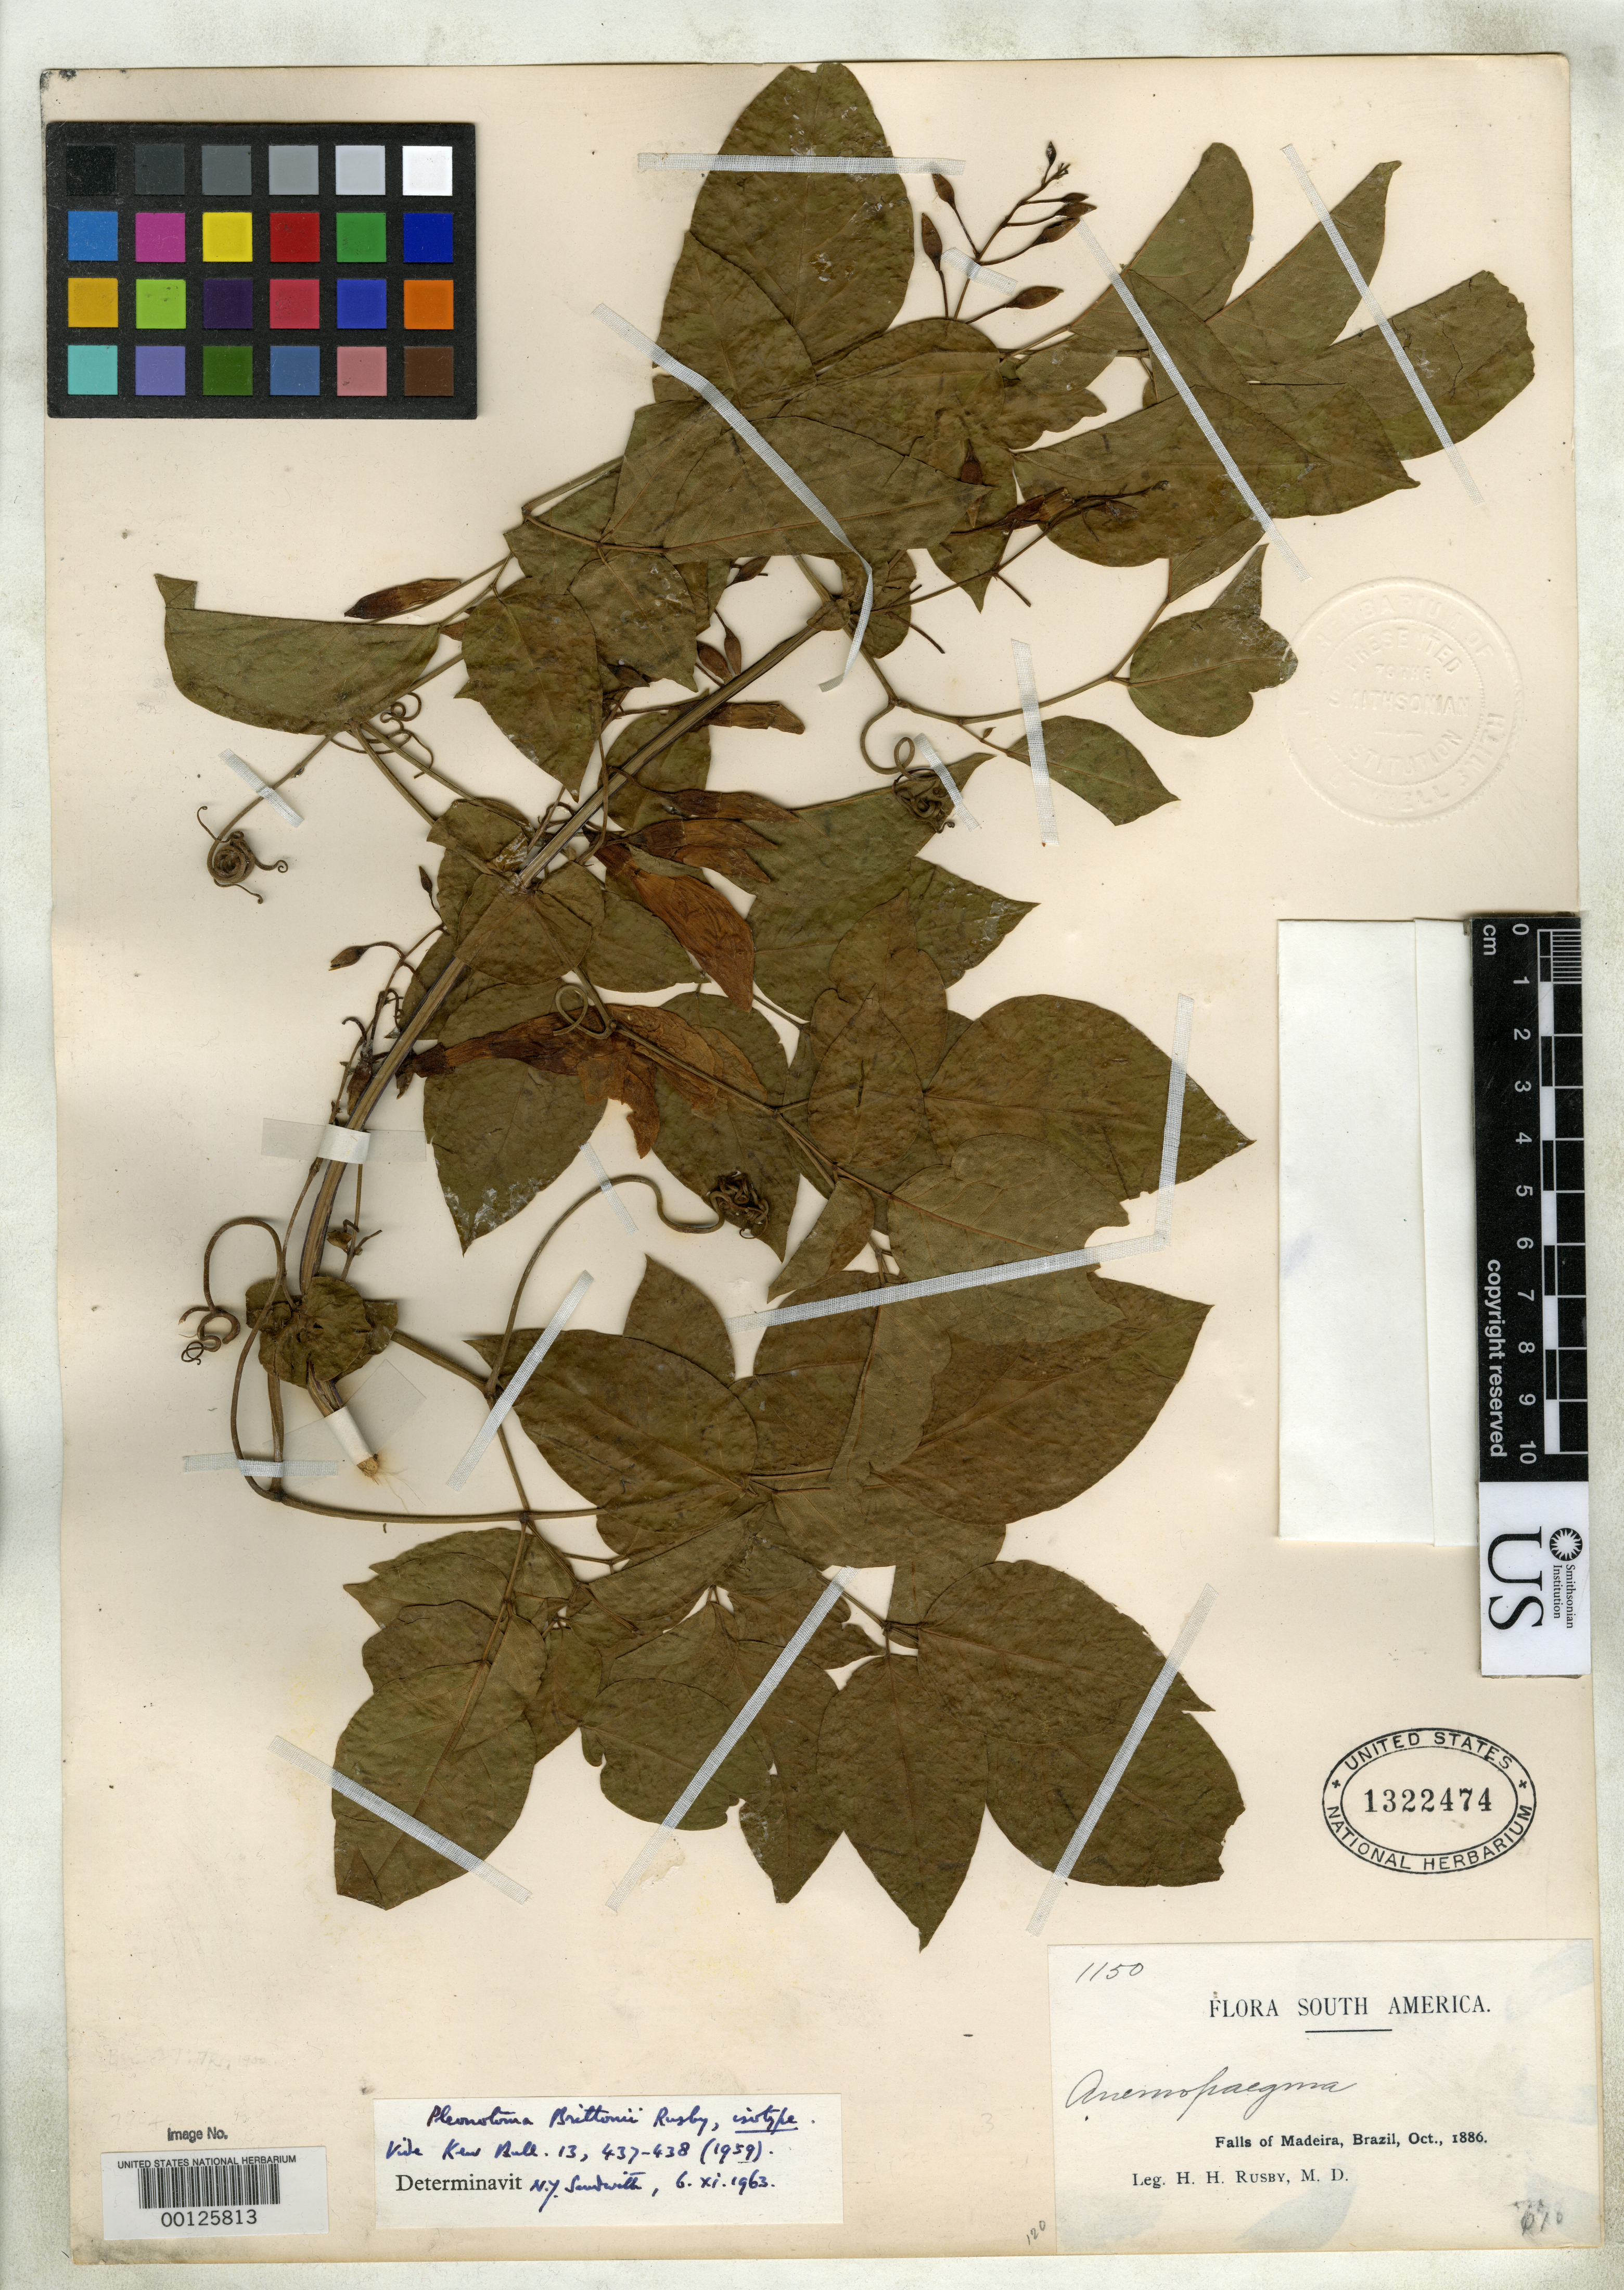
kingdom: Plantae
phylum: Tracheophyta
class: Magnoliopsida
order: Lamiales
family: Bignoniaceae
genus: Pleonotoma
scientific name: Pleonotoma brittonii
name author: Rusby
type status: Isotype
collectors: H. H. Rusby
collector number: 1150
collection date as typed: Oct 1886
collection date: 1886-10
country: Brazil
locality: Falls of Madeira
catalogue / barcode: US 1322474